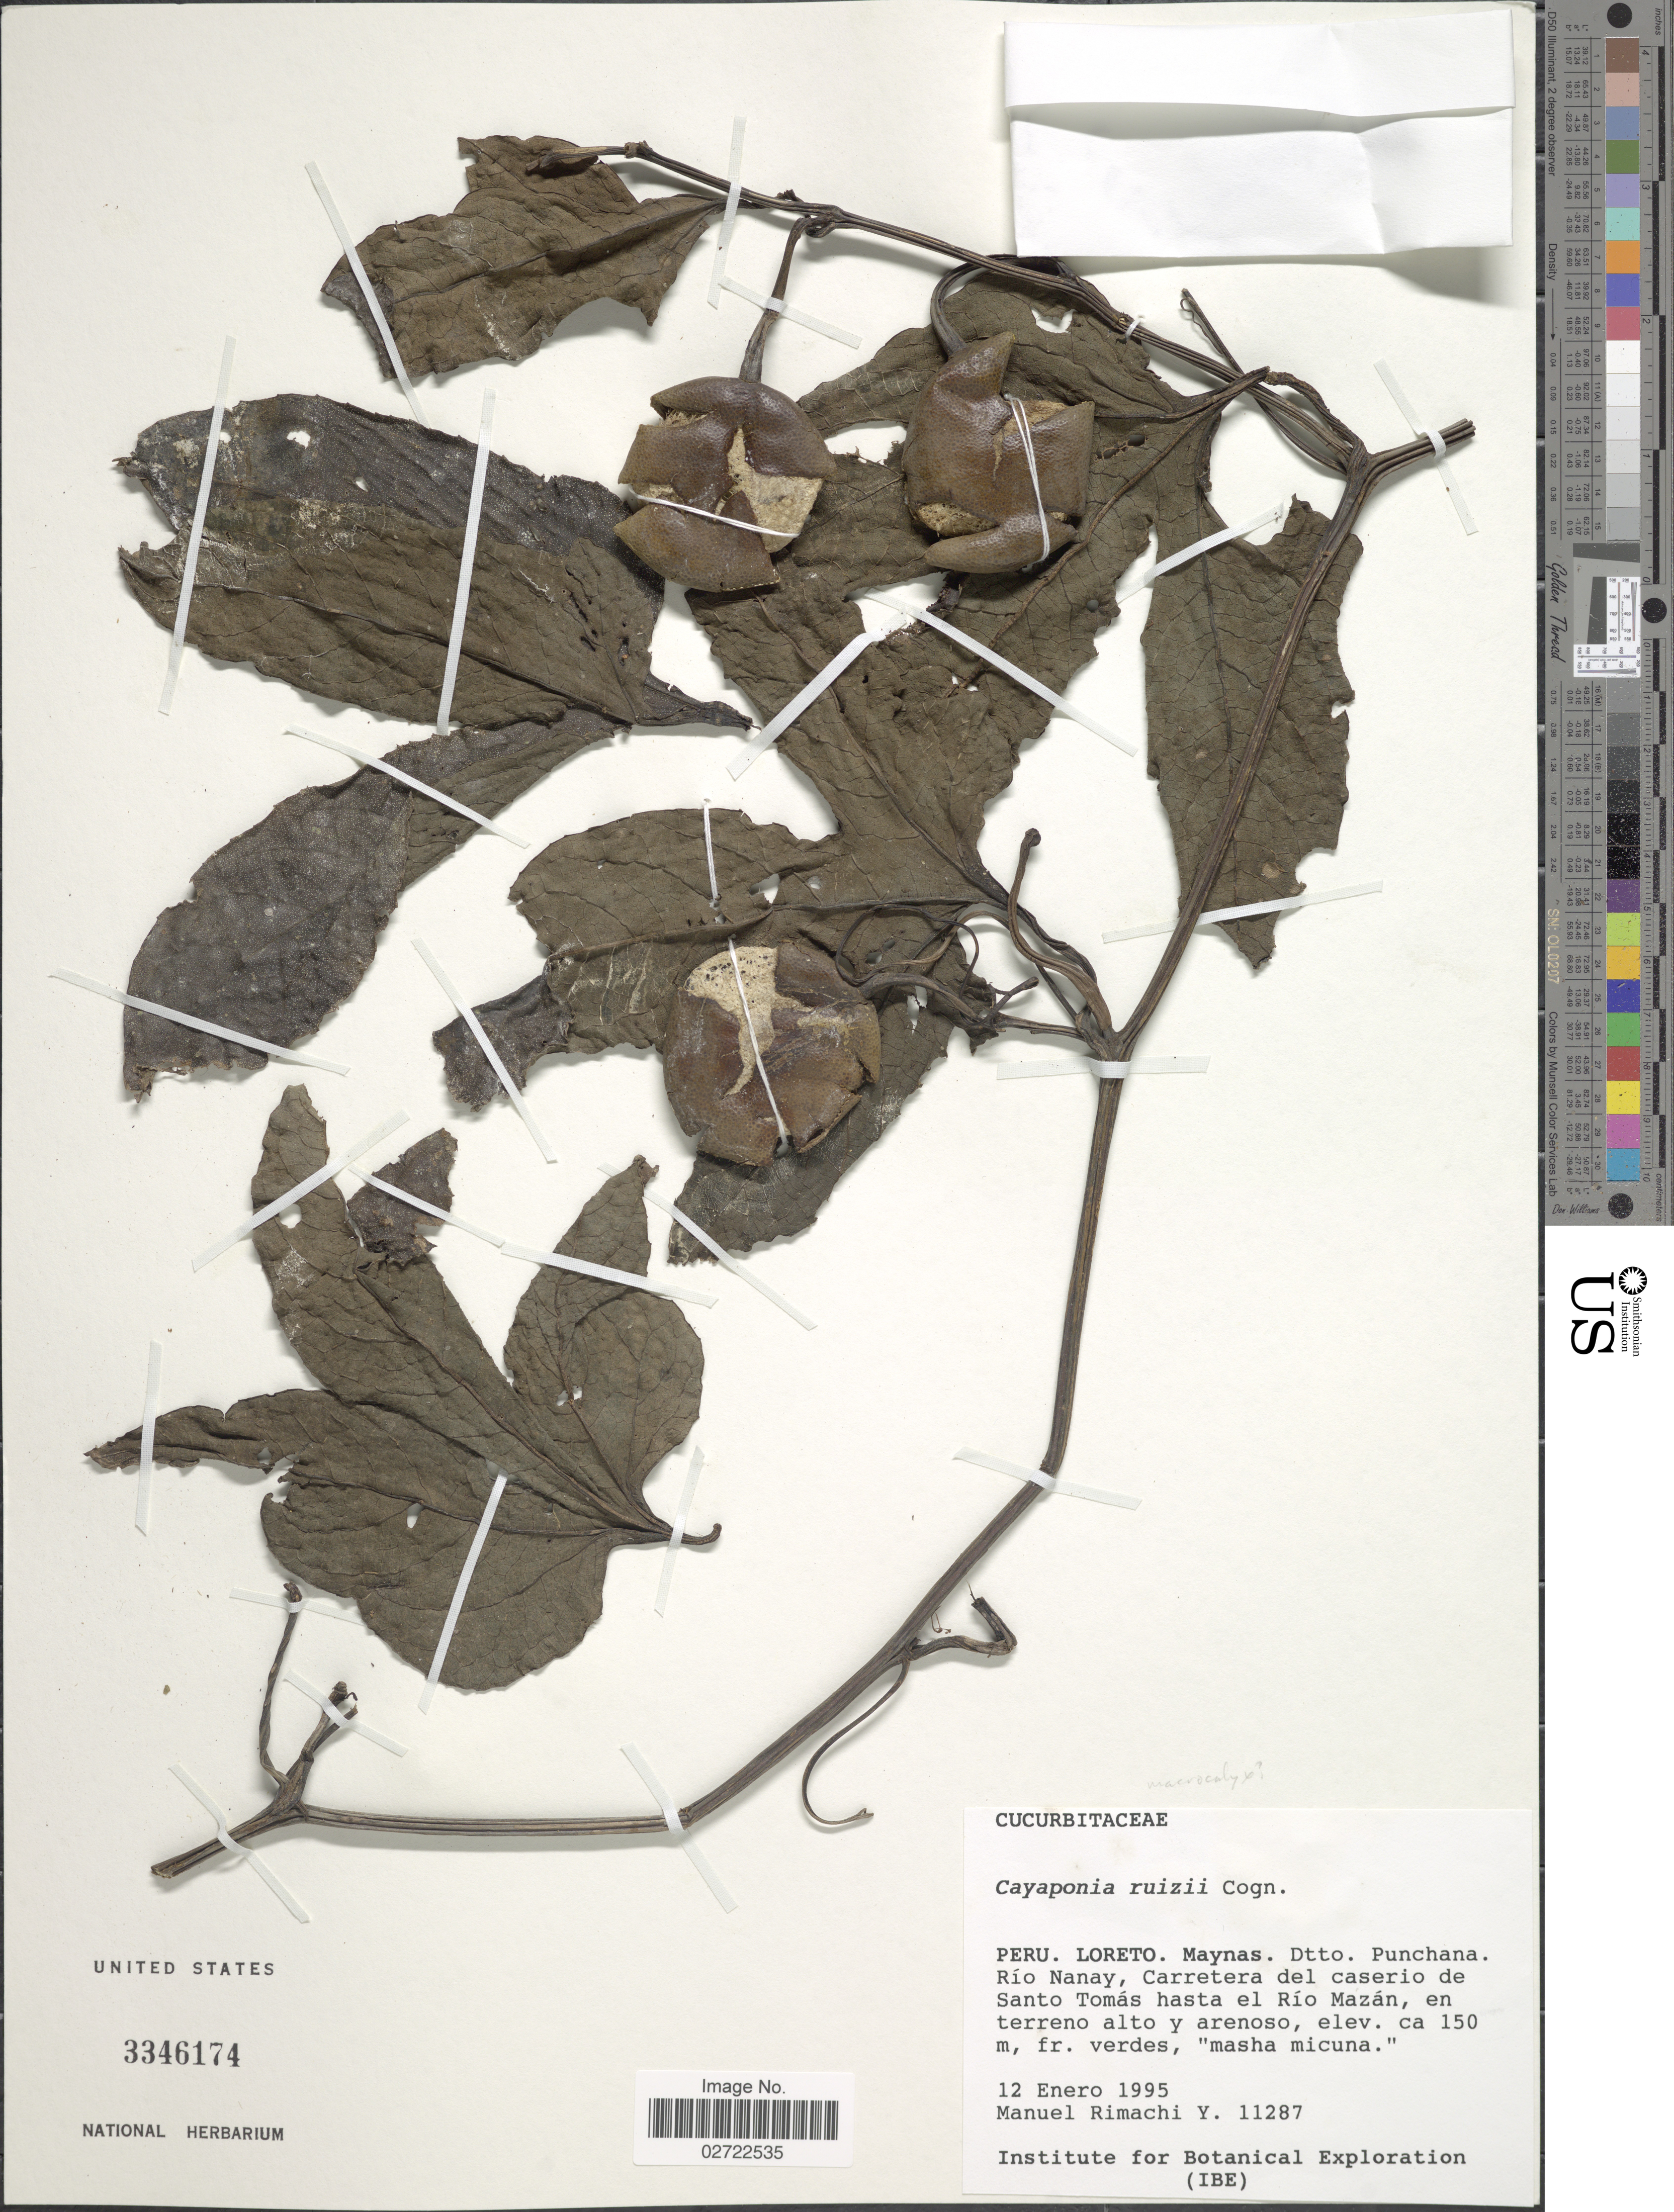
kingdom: Plantae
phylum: Tracheophyta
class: Magnoliopsida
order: Cucurbitales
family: Cucurbitaceae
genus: Cayaponia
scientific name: Cayaponia peruviana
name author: (Poepp. & Endl.) Cogn.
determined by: Nee, Michael H.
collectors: M. Rimachi Y.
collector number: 11287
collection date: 1995-01-12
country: Peru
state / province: Loreto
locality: Maynas. Dtto. Puchana. Rio Nanay, Carretera del caserio de Santo Tomas hasta el Rio Mazan, en terreno alto y arrenoso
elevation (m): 150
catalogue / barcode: US 3346174